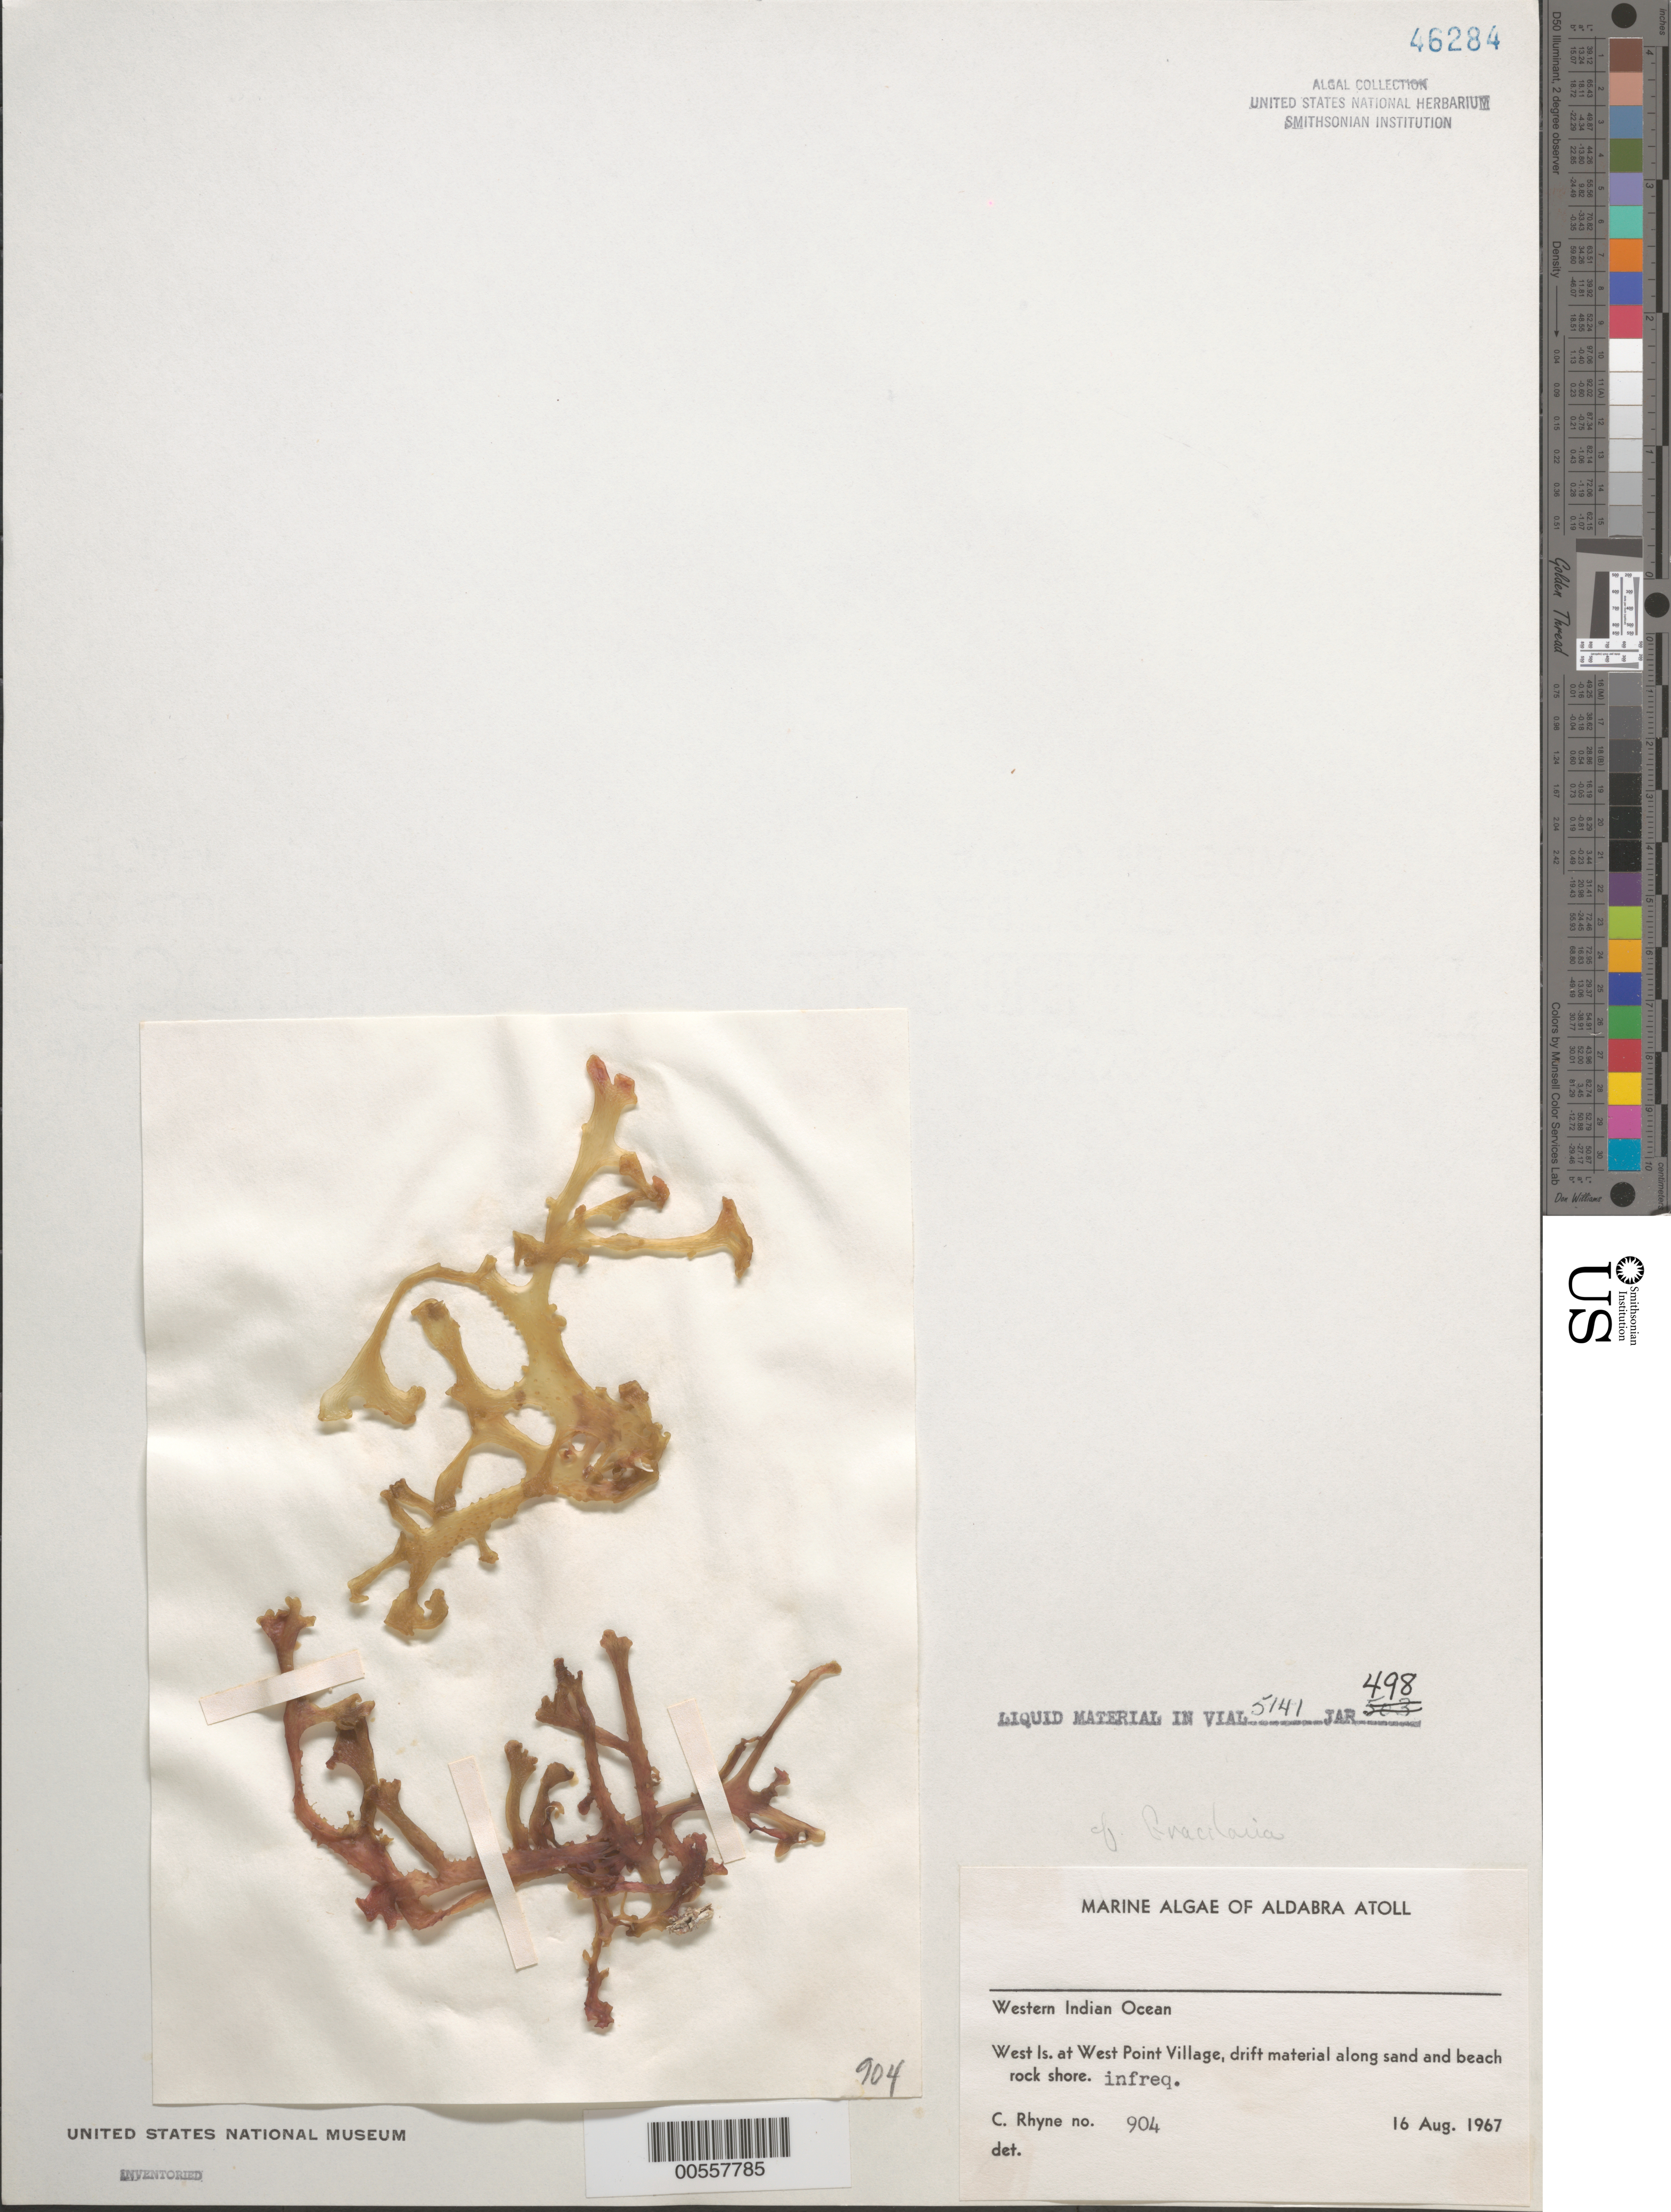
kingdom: Plantae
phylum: Rhodophyta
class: Florideophyceae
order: Gracilariales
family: Gracilariaceae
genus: Gracilaria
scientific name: Gracilaria sp.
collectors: C. Rhyne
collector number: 904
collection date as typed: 16 Aug 1967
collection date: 1967-08-16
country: Seychelles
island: Aldabra Atoll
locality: West Islet, West Point Village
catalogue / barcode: US 46284